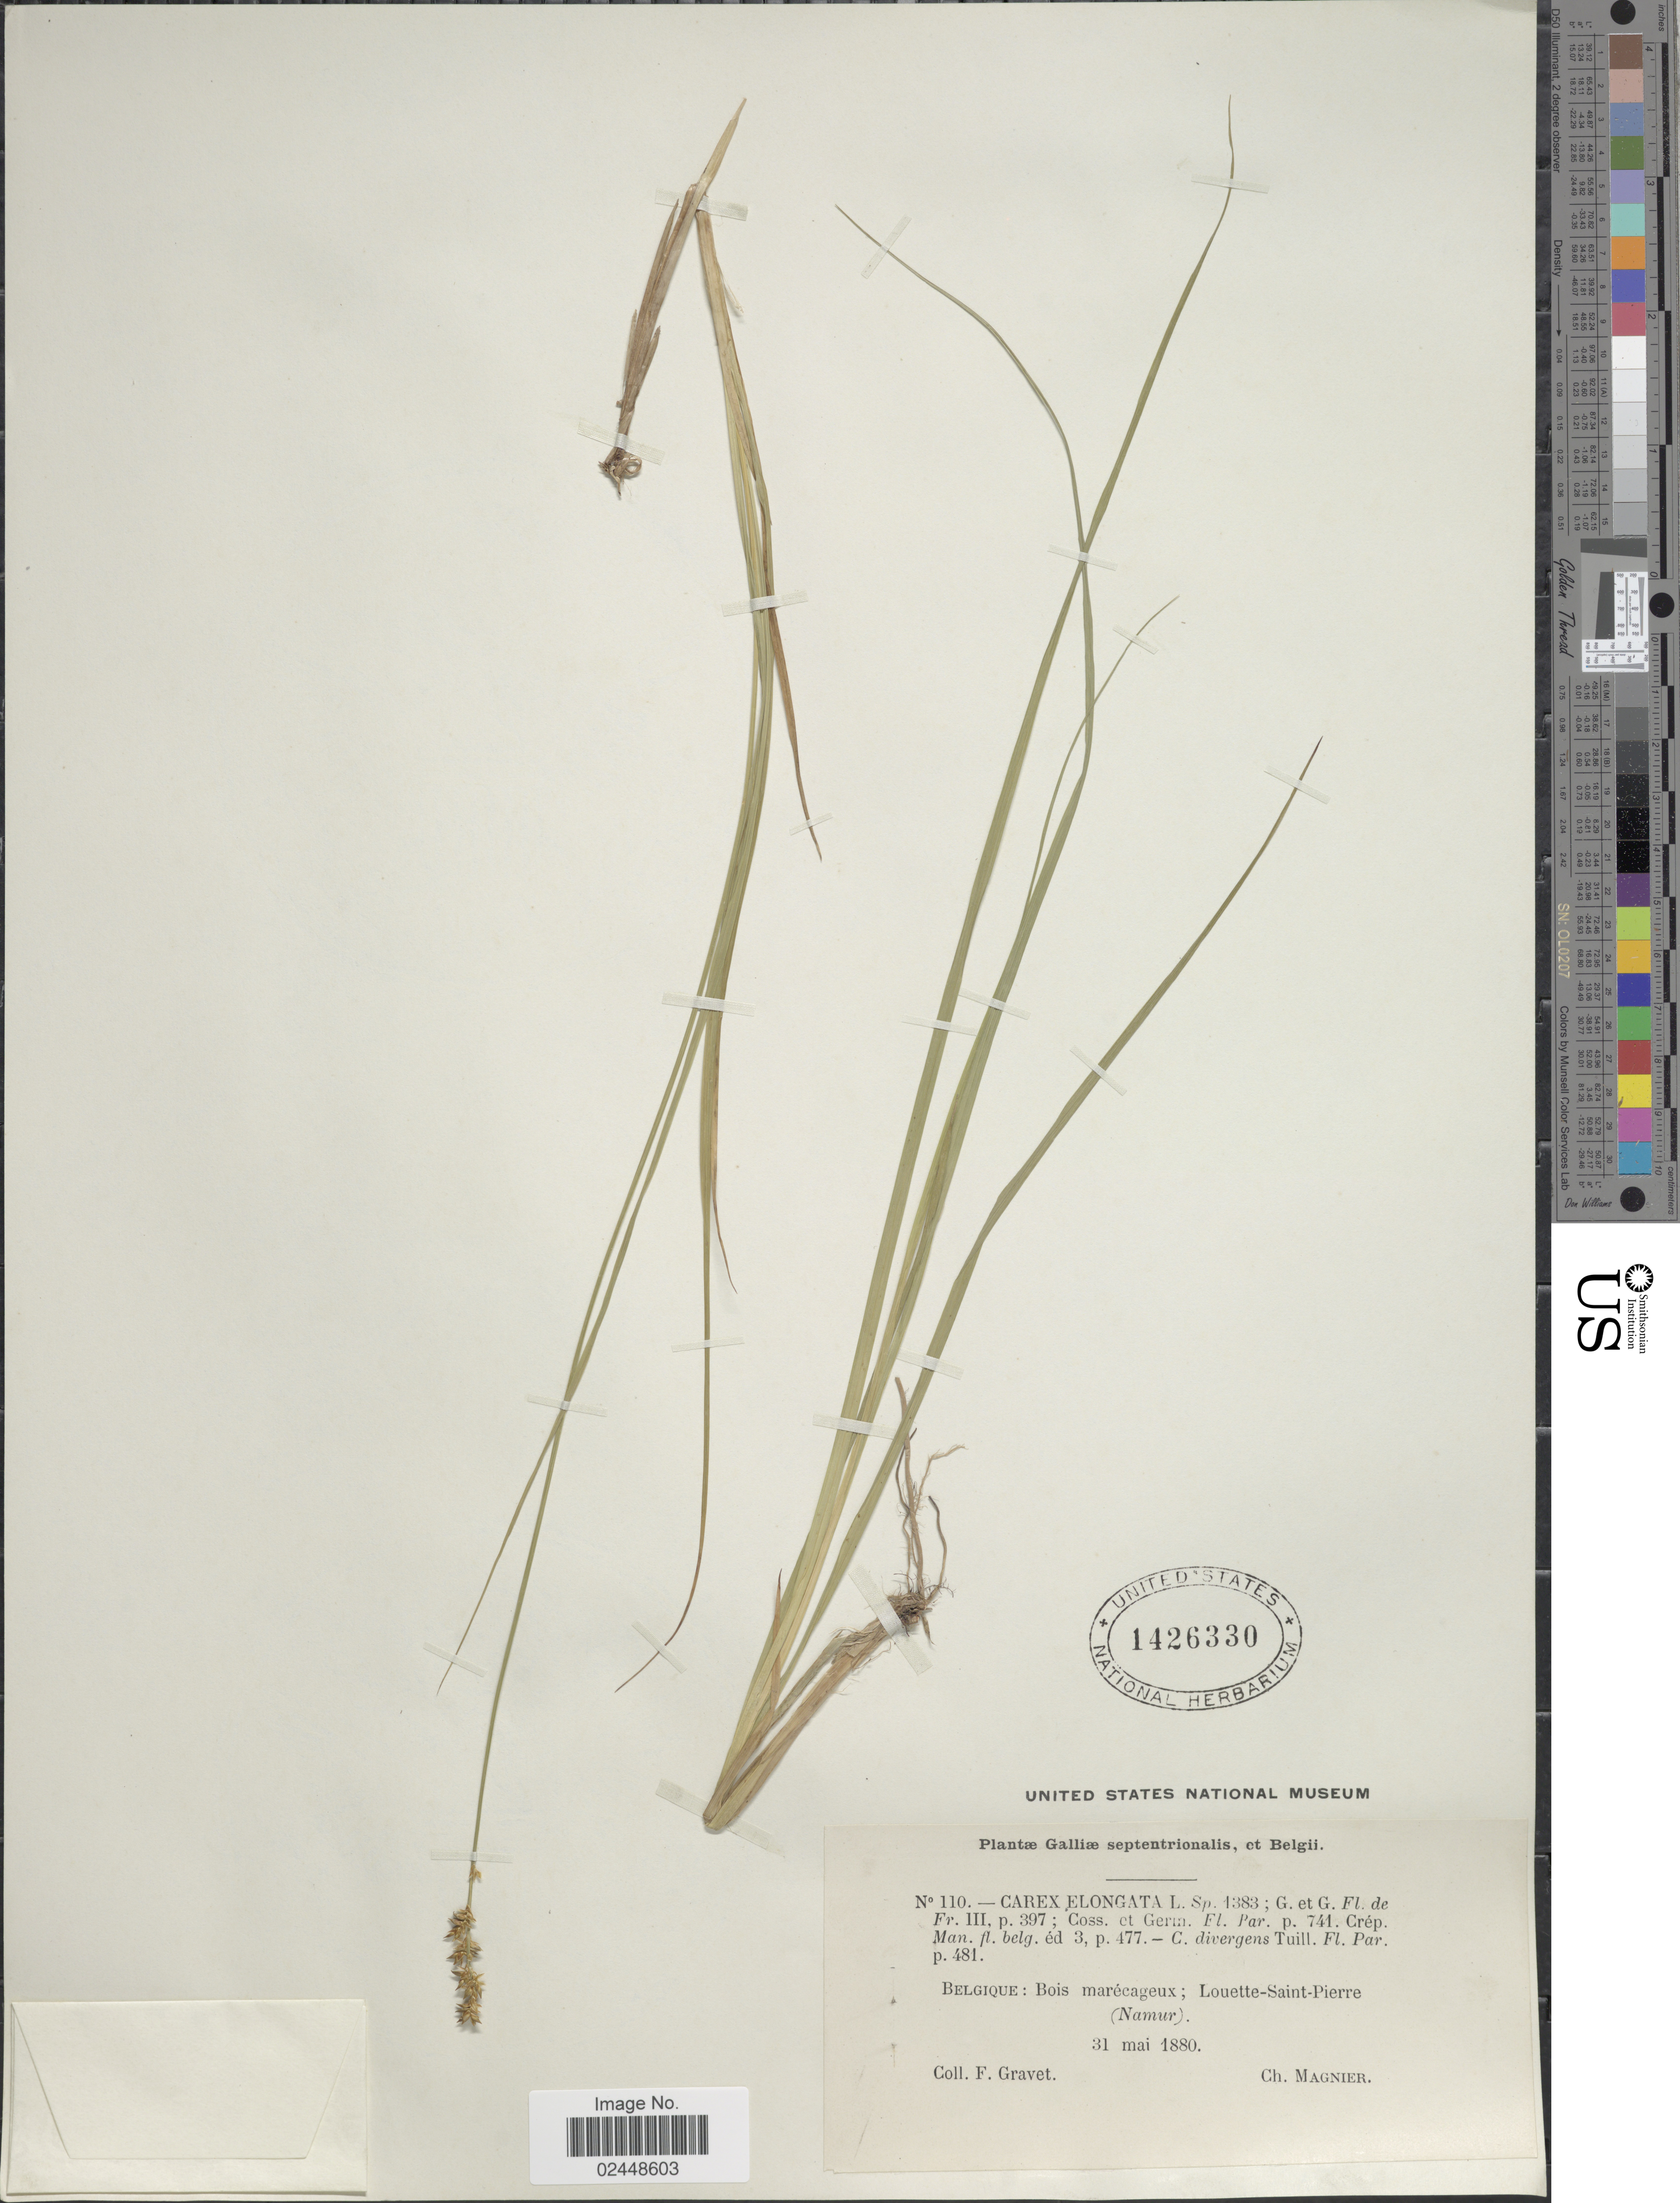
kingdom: Plantae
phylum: Tracheophyta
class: Liliopsida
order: Poales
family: Cyperaceae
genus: Carex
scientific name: Carex elongata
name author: L.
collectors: F. Gravet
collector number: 110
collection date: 1880-05-31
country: Belgium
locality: Belgique: Bois marecageux; Louette-Saint-Pierre (Namur)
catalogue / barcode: US 1426330